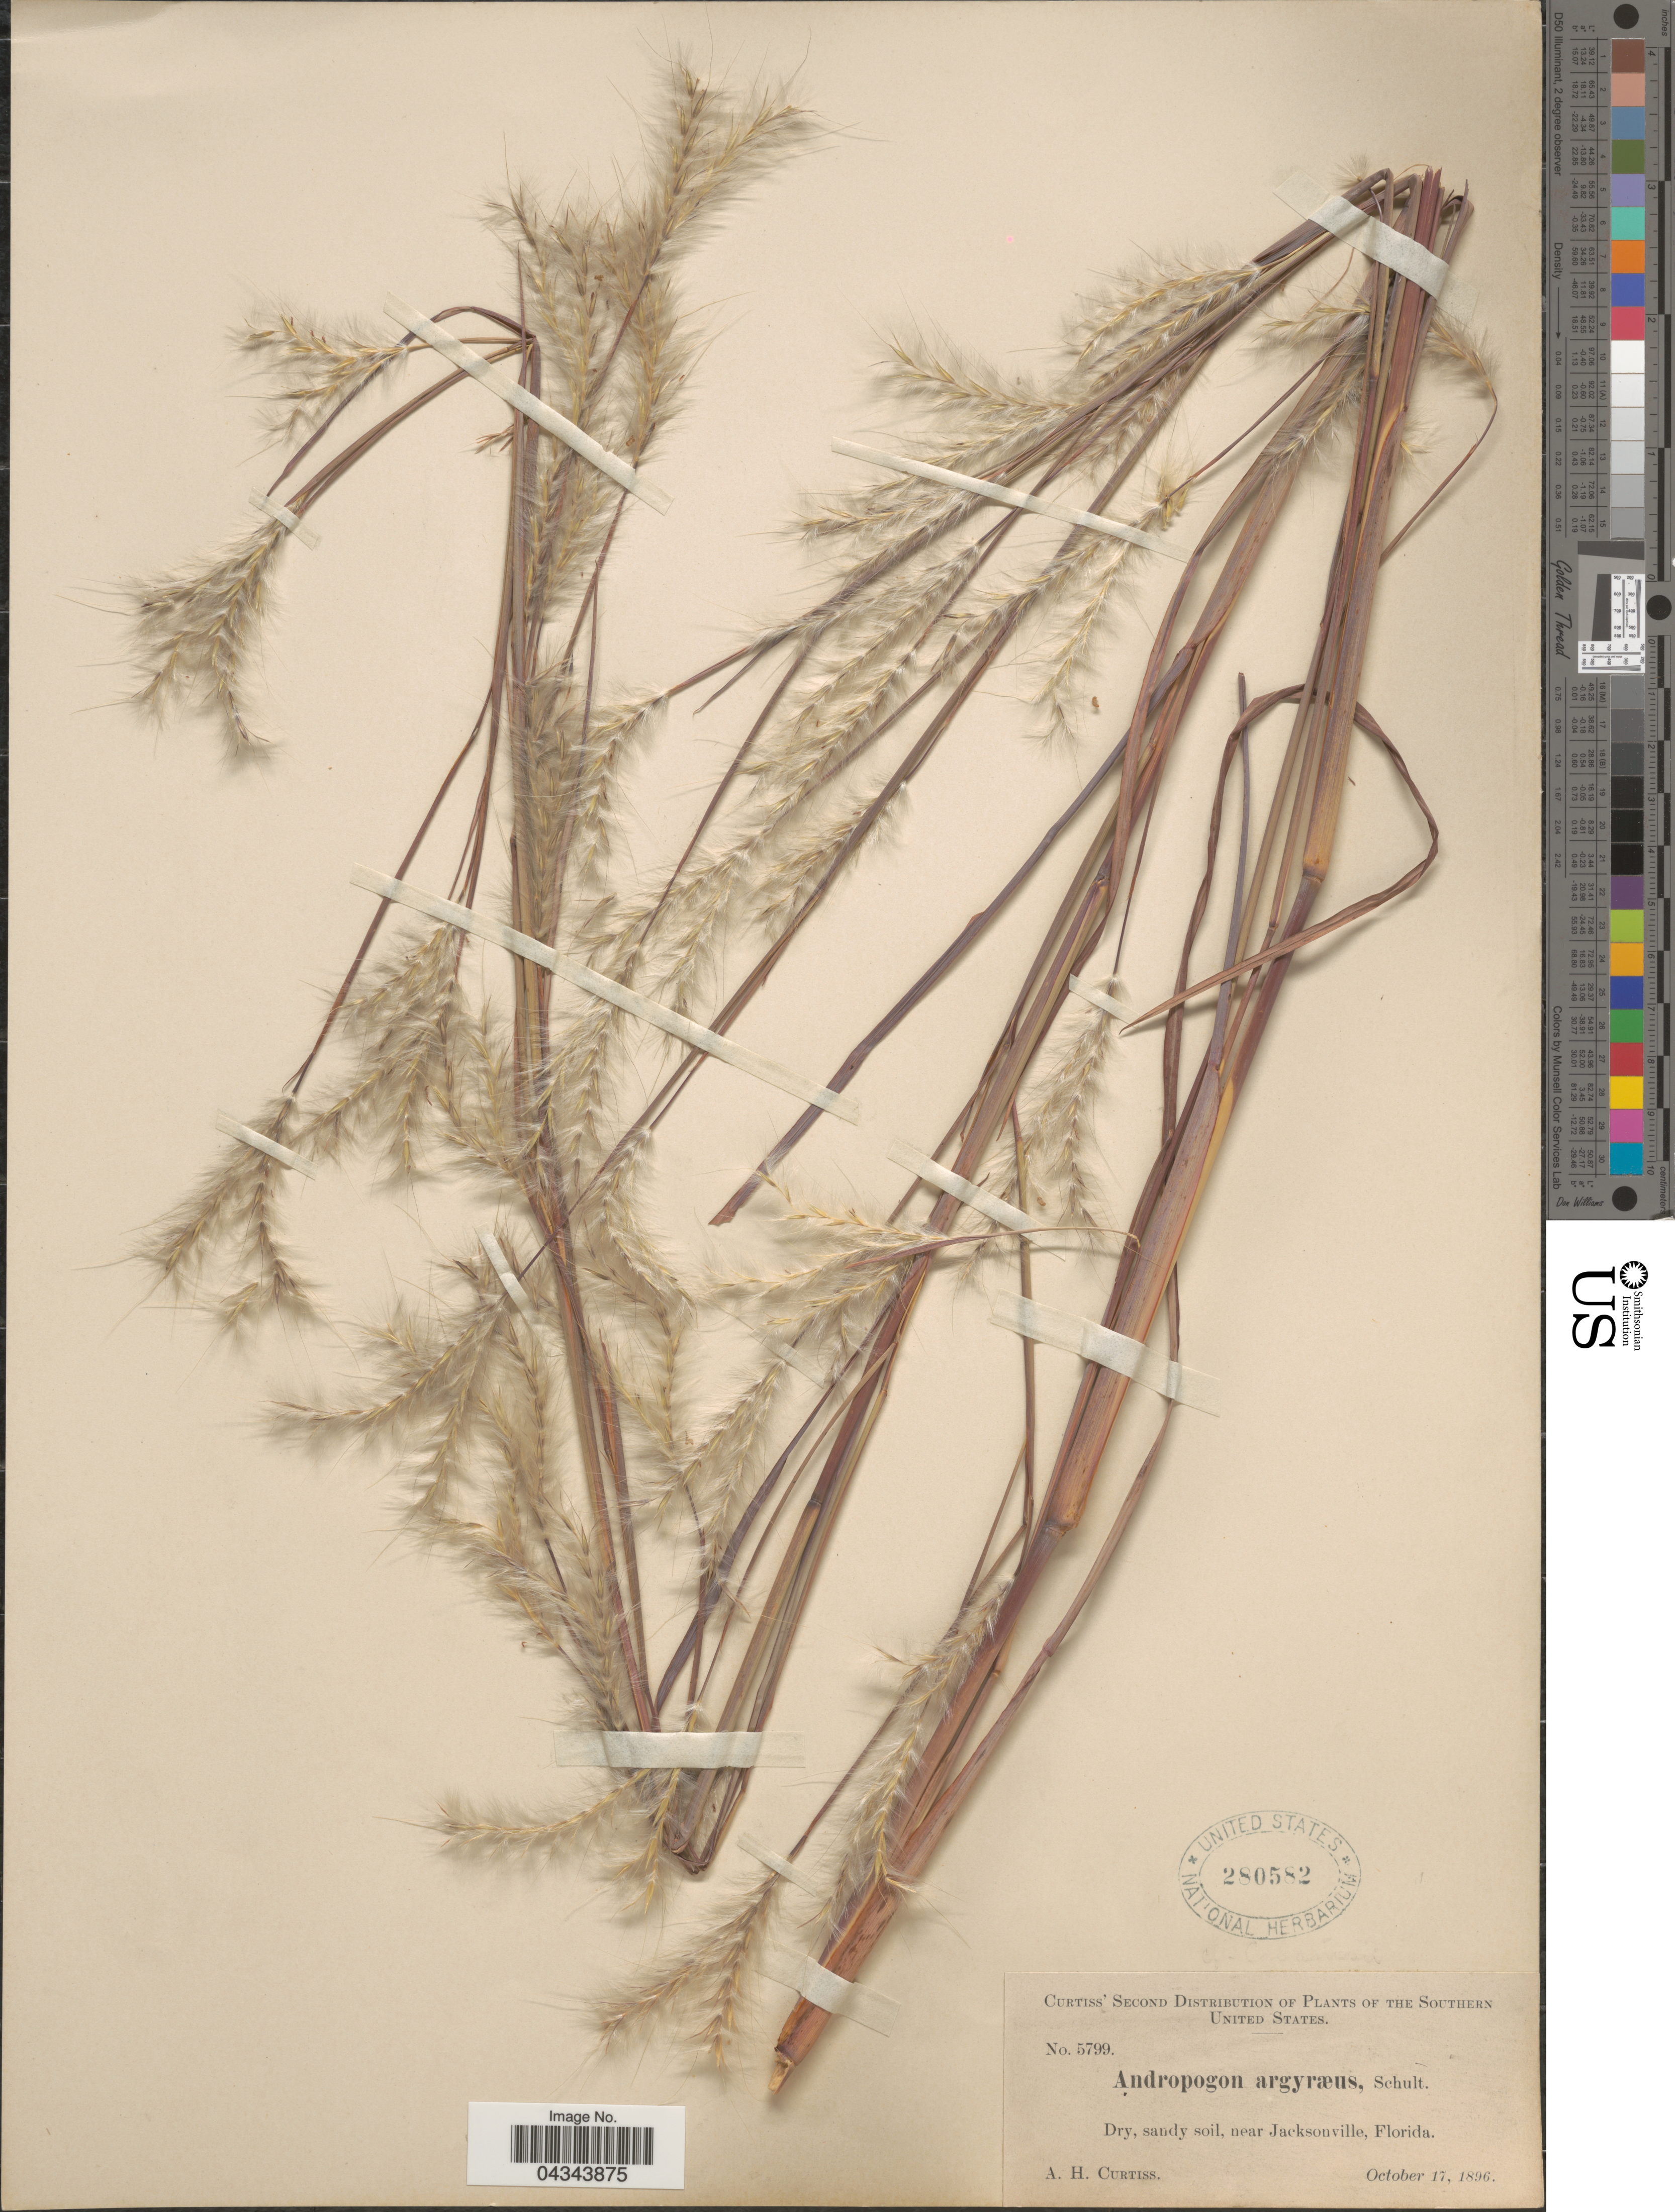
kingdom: Plantae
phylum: Tracheophyta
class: Liliopsida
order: Poales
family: Poaceae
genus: Andropogon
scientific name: Andropogon ternarius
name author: Michx.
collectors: A. H. Curtiss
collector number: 5799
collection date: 1896-10-17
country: United States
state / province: Florida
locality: Southern United States. Dry, sandy soil, near Jacksonville.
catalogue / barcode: US 280582